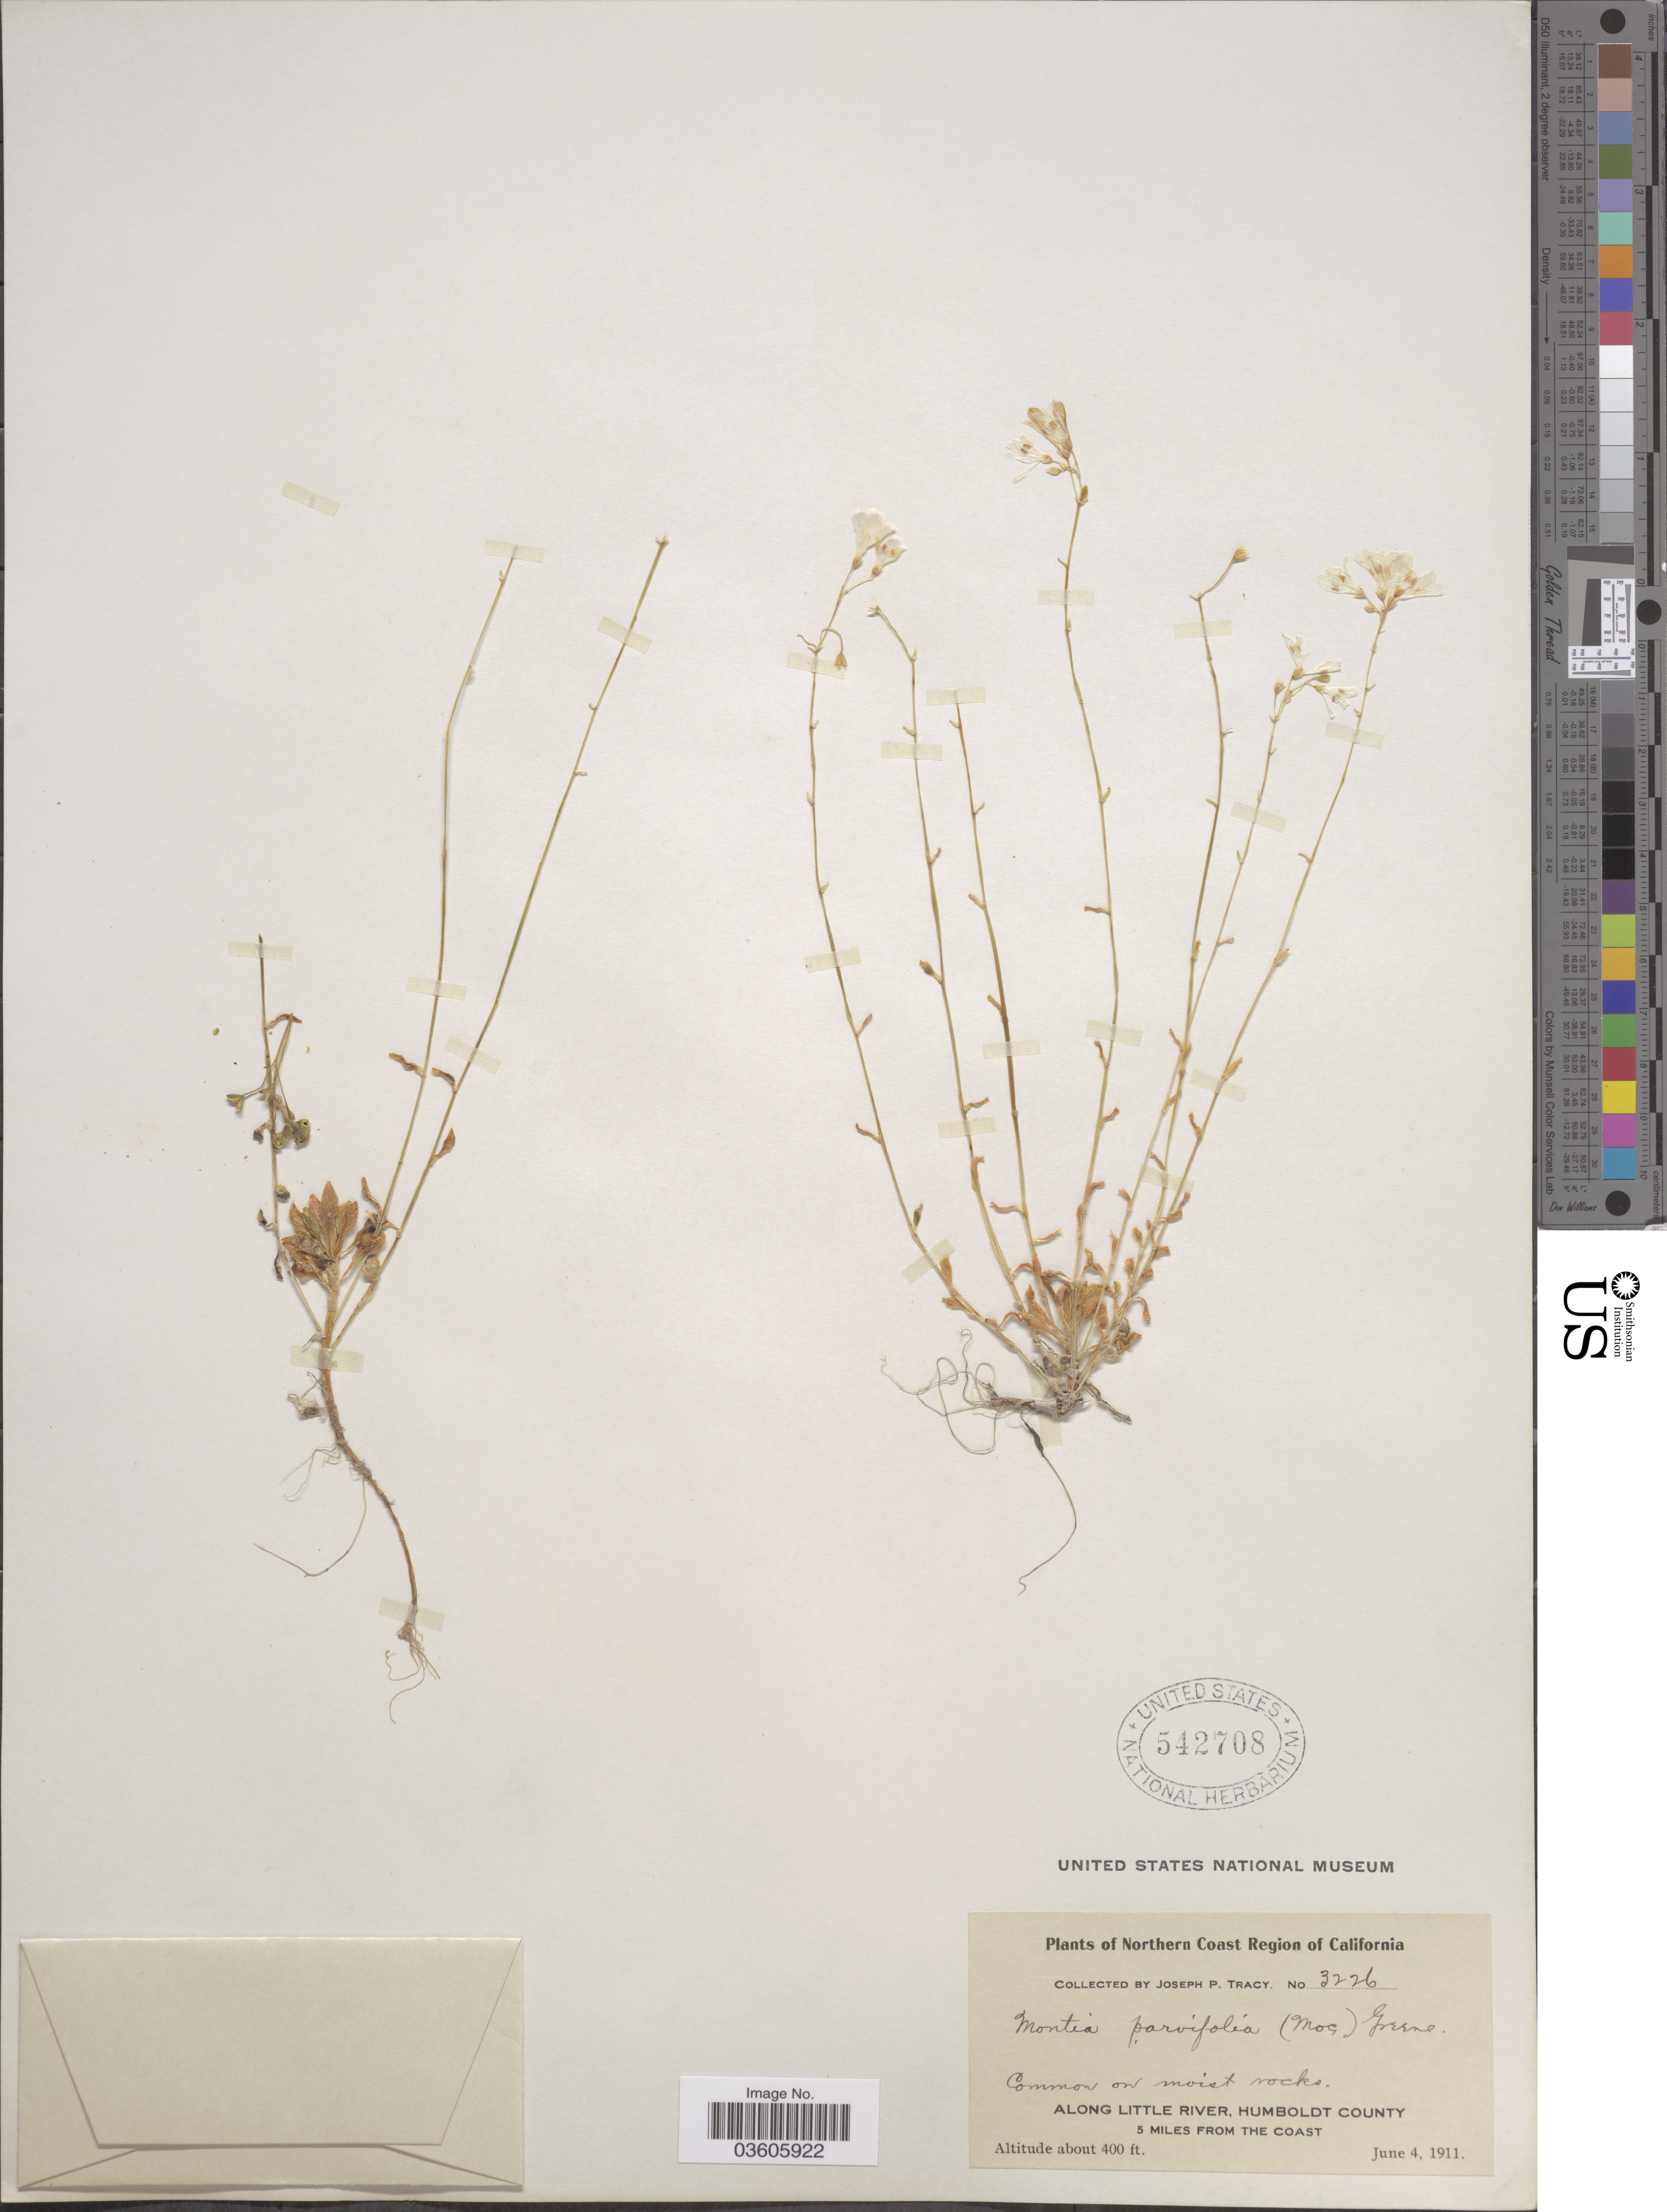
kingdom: Plantae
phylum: Tracheophyta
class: Magnoliopsida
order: Caryophyllales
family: Montiaceae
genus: Montia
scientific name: Montia parvifolia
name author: (Moc. ex DC.) Greene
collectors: J. Tracy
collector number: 3226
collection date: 1911-06-04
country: United States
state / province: California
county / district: Humboldt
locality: Northern Coast Region of California. Along Little River, Humboldt County. 5 miles from the coast.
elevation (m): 122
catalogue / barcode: US 542708